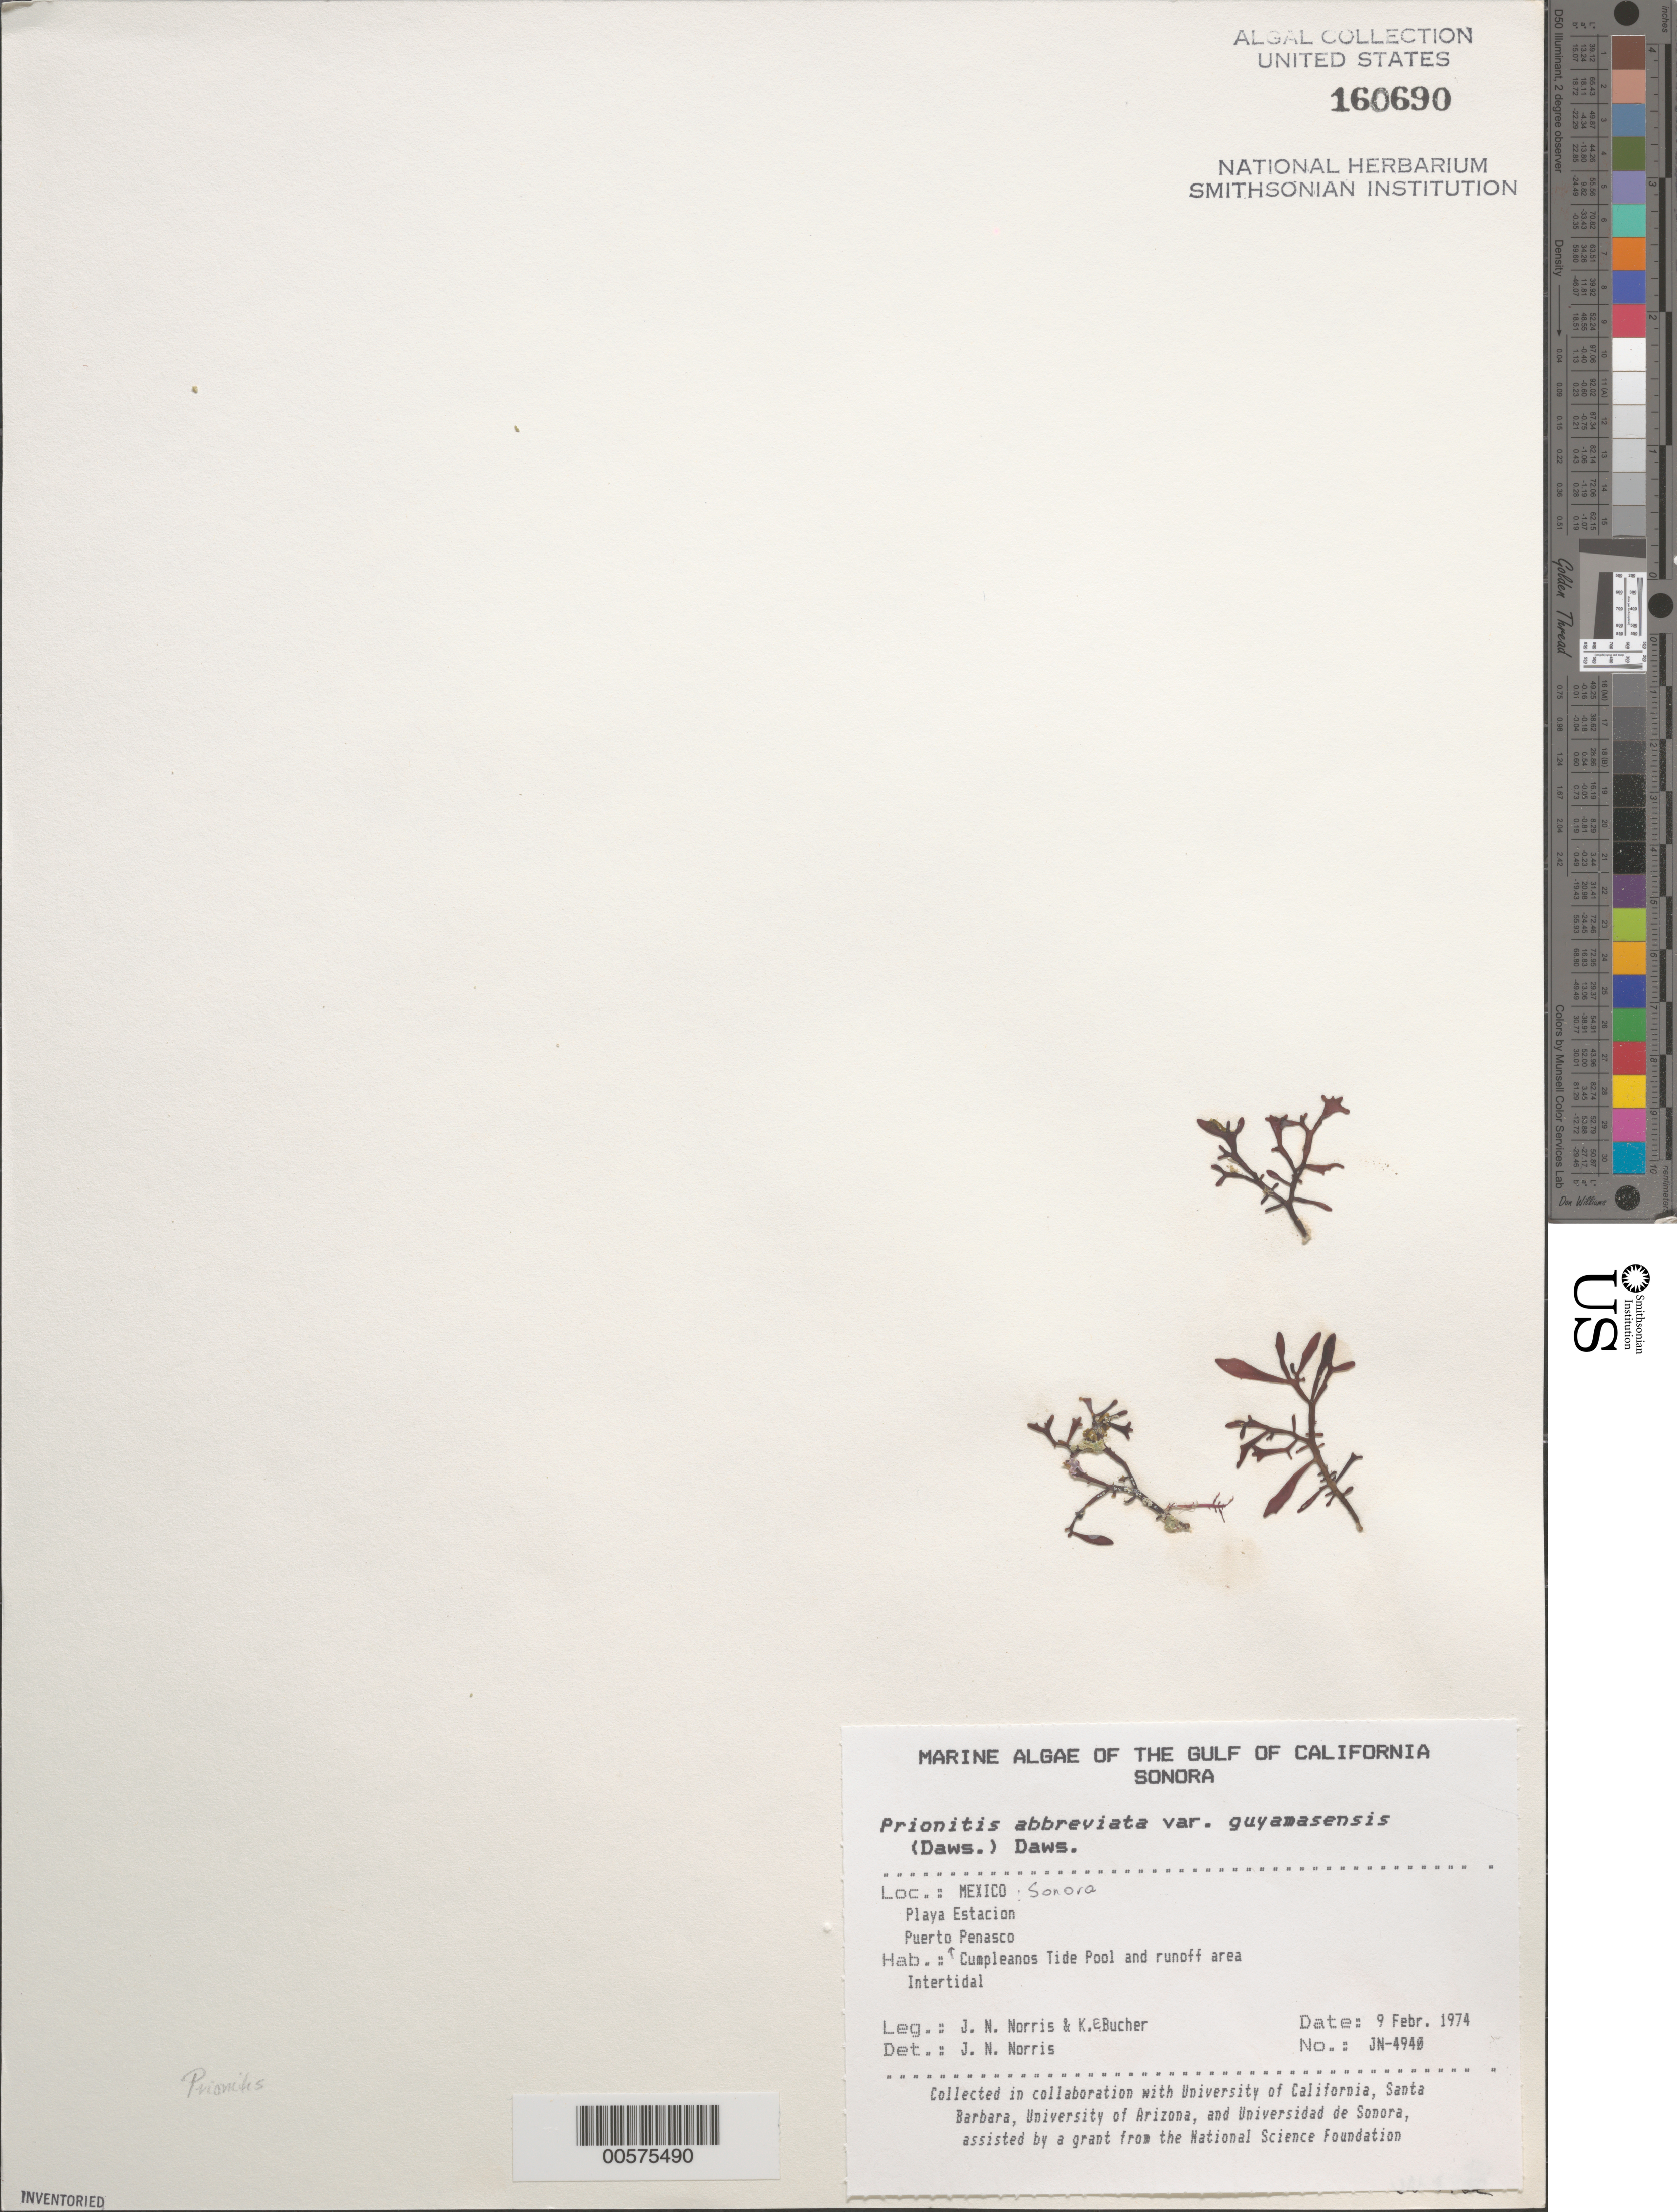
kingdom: Plantae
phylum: Rhodophyta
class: Florideophyceae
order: Cryptonemiales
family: Cryptonemiaceae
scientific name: Prionitis abbreviata var. guaymasensis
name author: (E.Y. Dawson) E.Y. Dawson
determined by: Norris, James N.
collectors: J. N. Norris & K. E. Bucher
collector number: JN-4940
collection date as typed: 09 Feb 1974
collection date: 1974-02-09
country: Mexico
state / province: Sonora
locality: Playa Estacion, Puerto Penasco, Cumpleanos tide pool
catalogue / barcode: US 160690